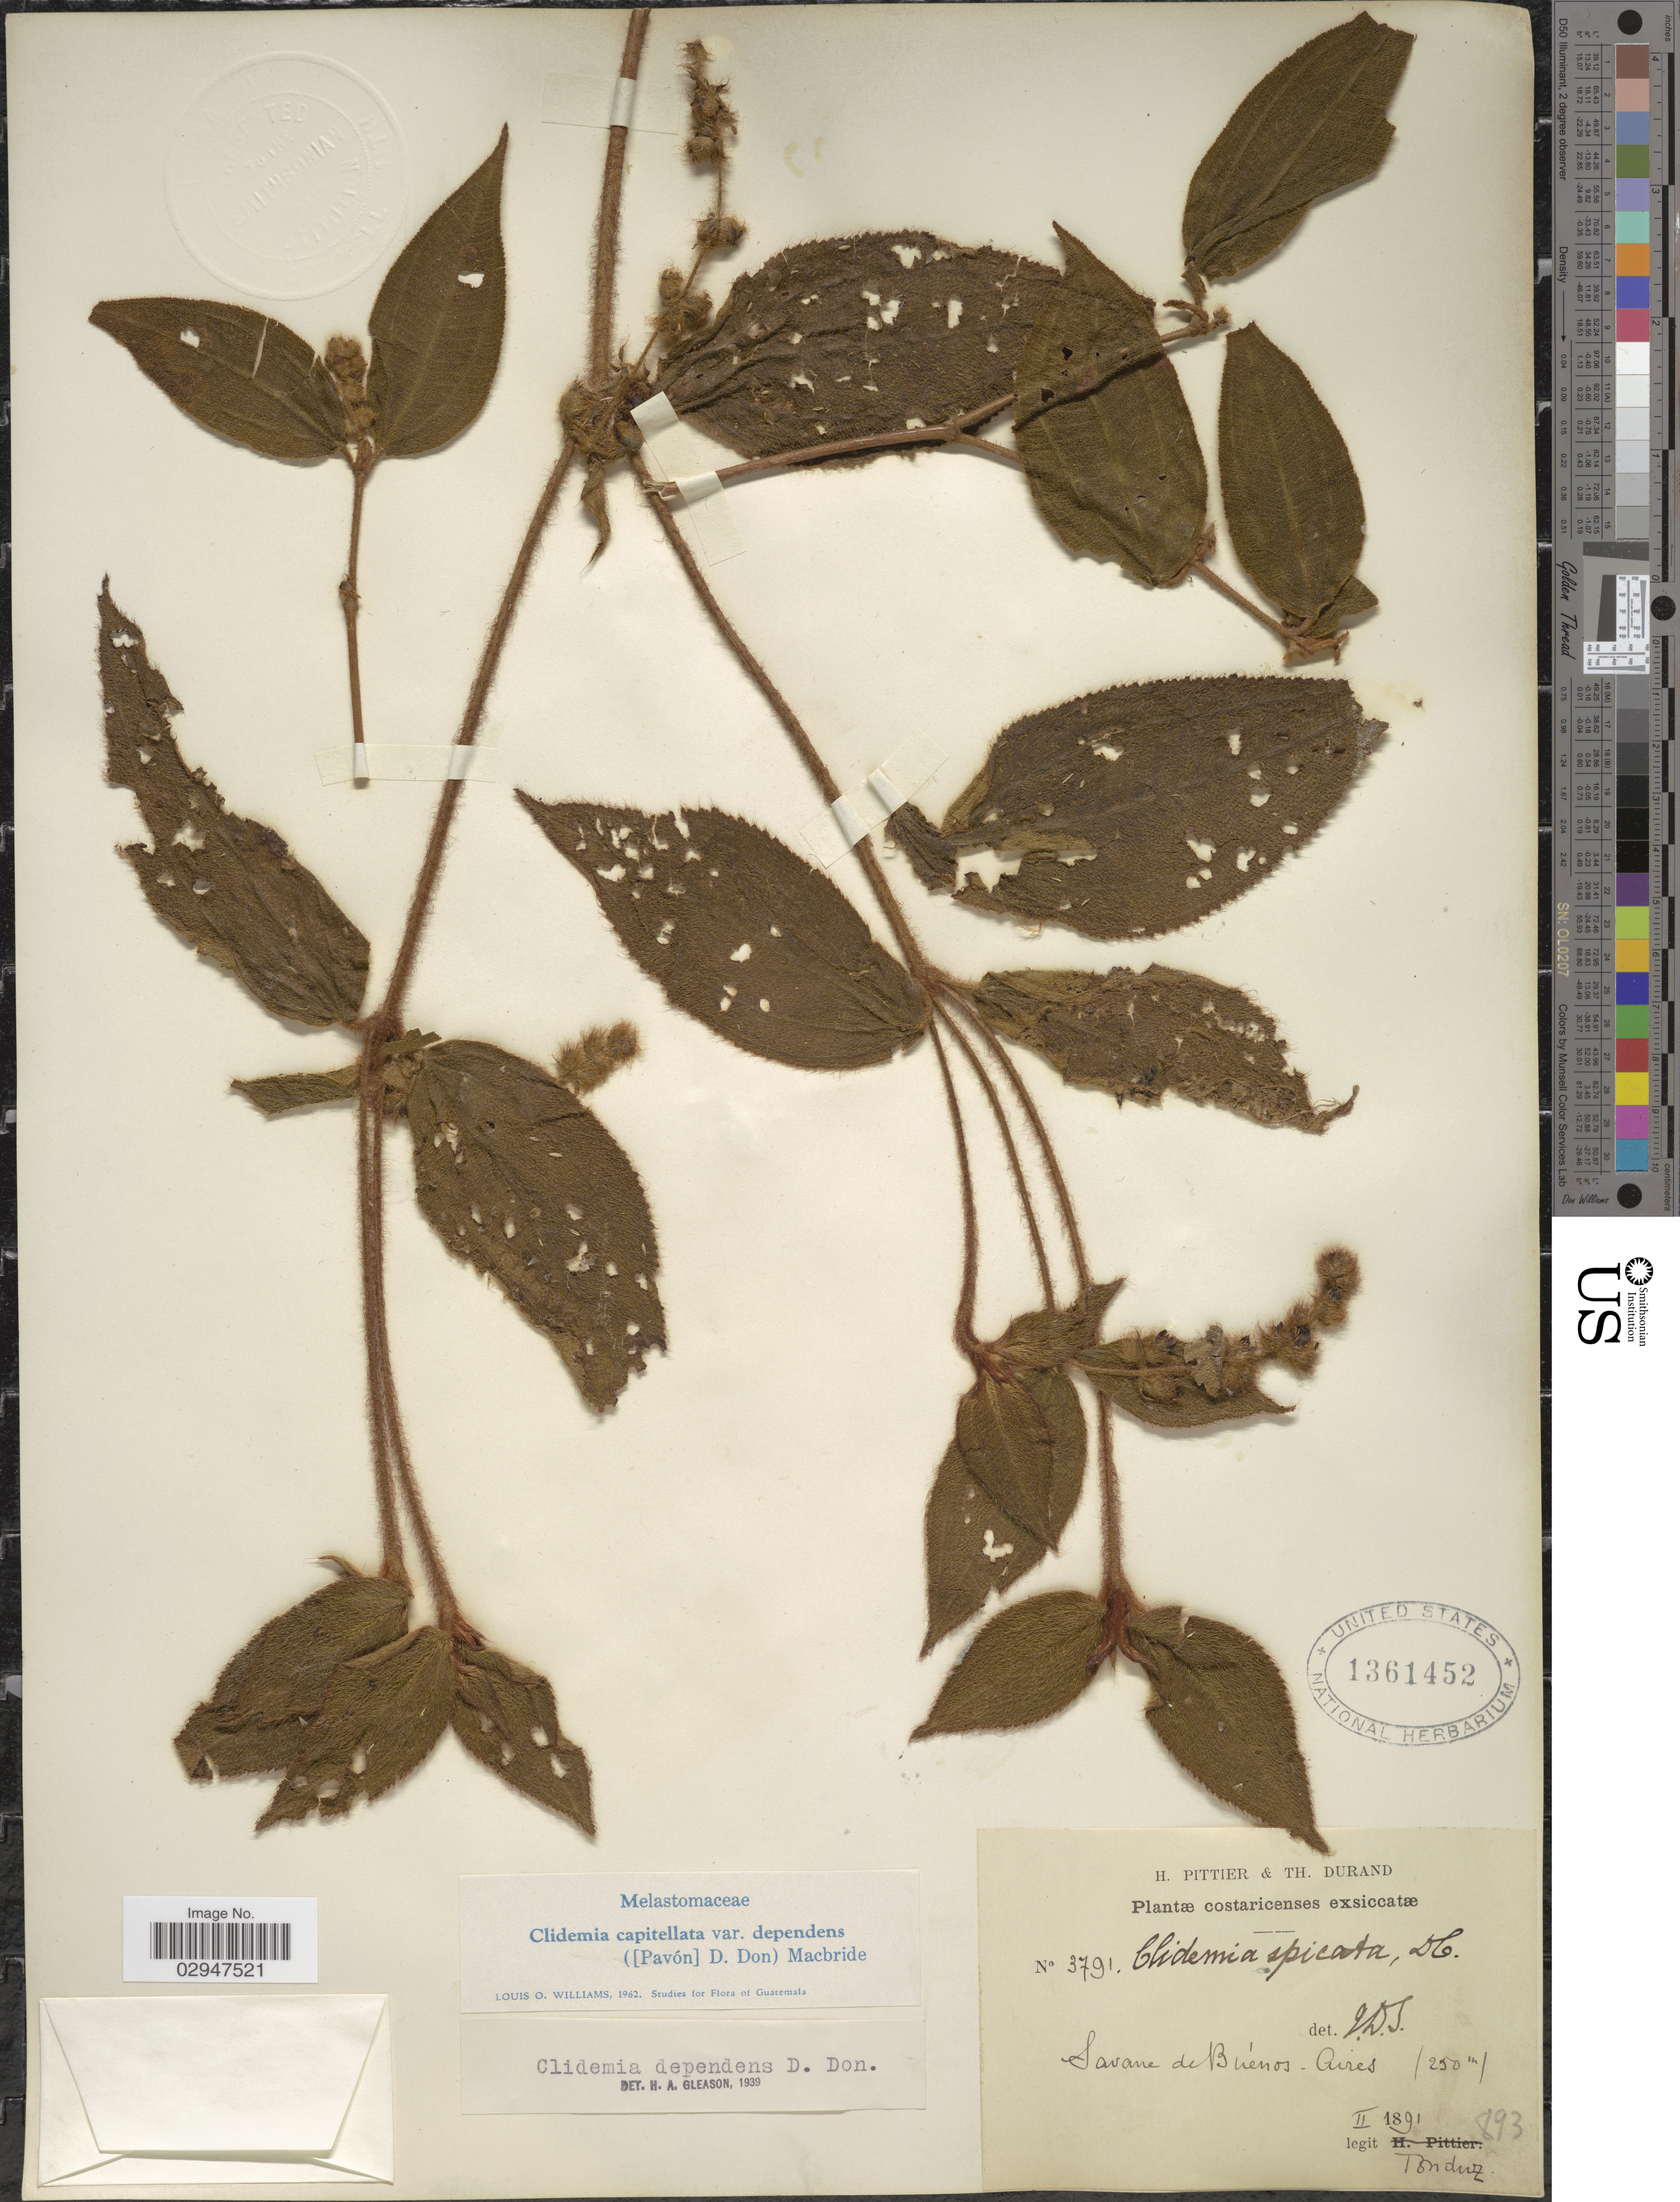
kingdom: Plantae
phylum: Tracheophyta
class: Magnoliopsida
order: Myrtales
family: Melastomataceae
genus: Clidemia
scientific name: Clidemia capitellata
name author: (Bonpl.) D. Don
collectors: Tonduz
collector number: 3791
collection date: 1891-02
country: Costa Rica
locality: Costaricenses. Savane de Buénos-Aires.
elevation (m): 250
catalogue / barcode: US 1361452